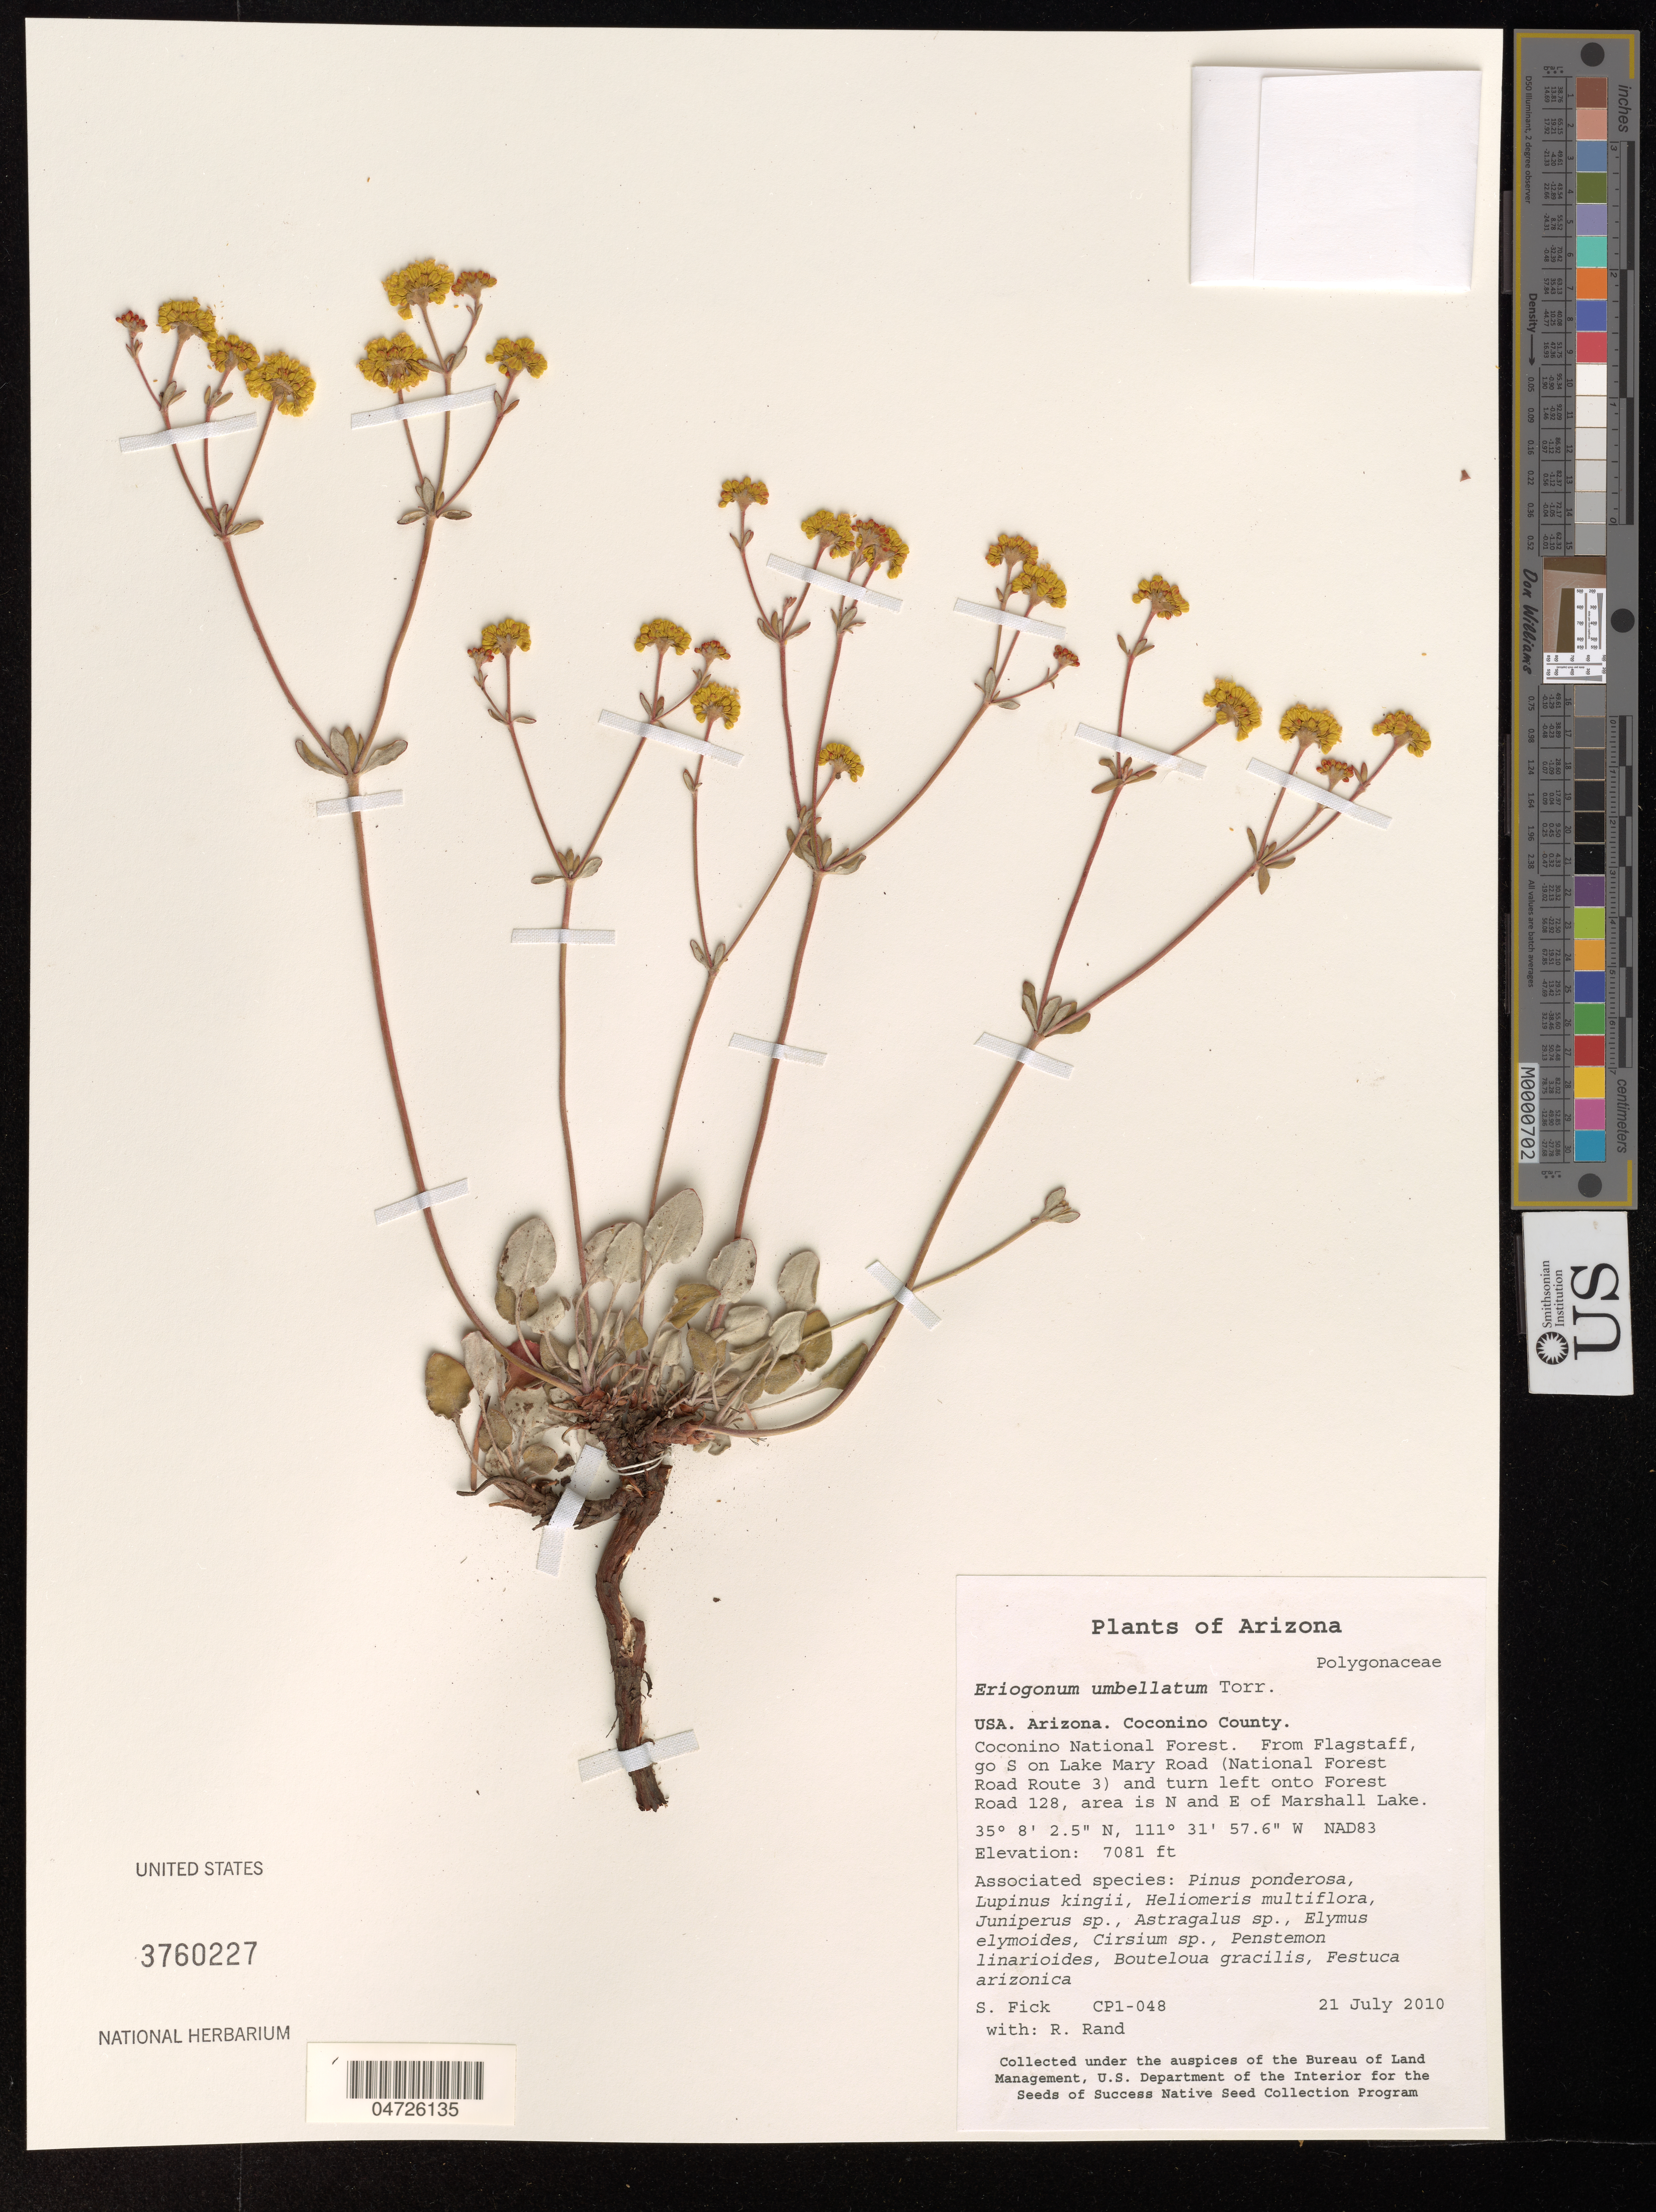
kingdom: Plantae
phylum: Tracheophyta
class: Magnoliopsida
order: Caryophyllales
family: Polygonaceae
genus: Eriogonum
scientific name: Eriogonum umbellatum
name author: Torr.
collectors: S. Fick & R. Rand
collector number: CP1-048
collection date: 2010-07-21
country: United States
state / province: Arizona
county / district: Coconino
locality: Coconino County. Coconino National Forest. From Flagstaff, go S on Lake Mary Road (National Forest Road Route 3) and turn left onto Forest Road 128, area is N and E of Marshall Lake. NAD83.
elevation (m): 2158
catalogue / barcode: US 3760227